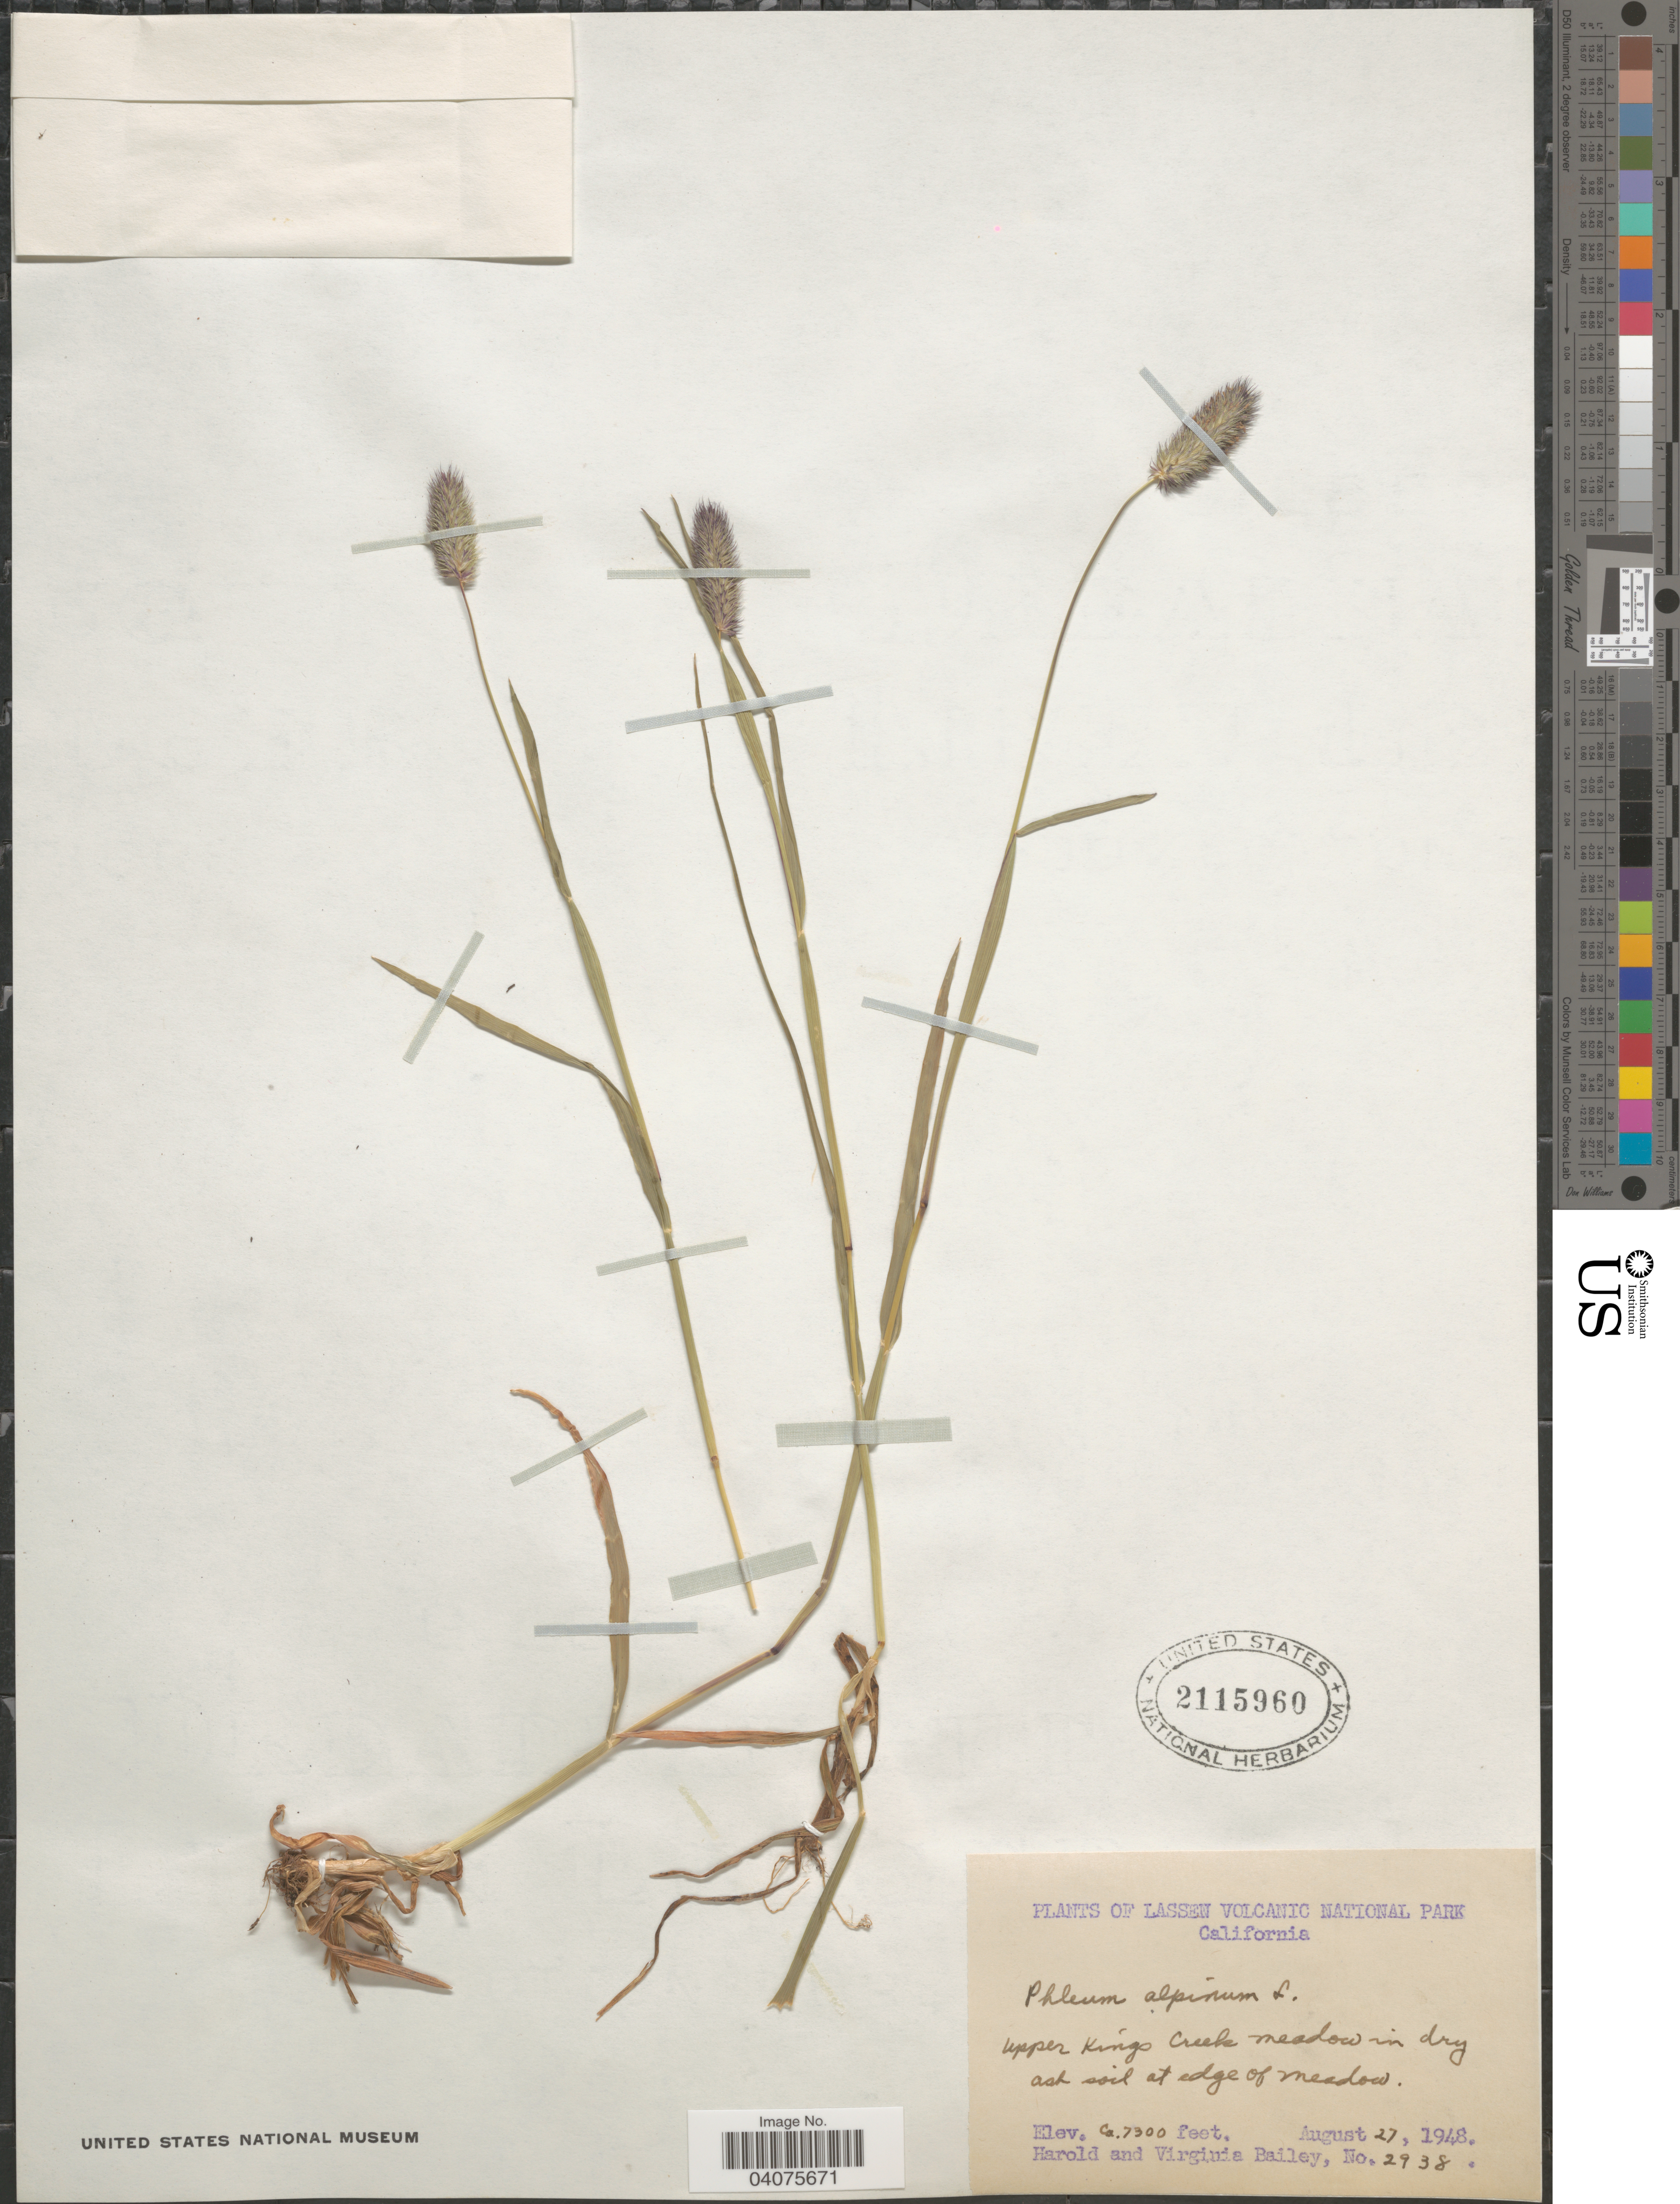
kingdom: Plantae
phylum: Tracheophyta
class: Liliopsida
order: Poales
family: Poaceae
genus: Phleum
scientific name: Phleum alpinum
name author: L.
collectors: H. Bailey & V. L. Bailey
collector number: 2938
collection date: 1948-08-27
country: United States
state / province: California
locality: Lassen Volcanic National Park. Upper Kings Creek meadow in dry ash soil at edge of meadow.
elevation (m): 2225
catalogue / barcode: US 2115960